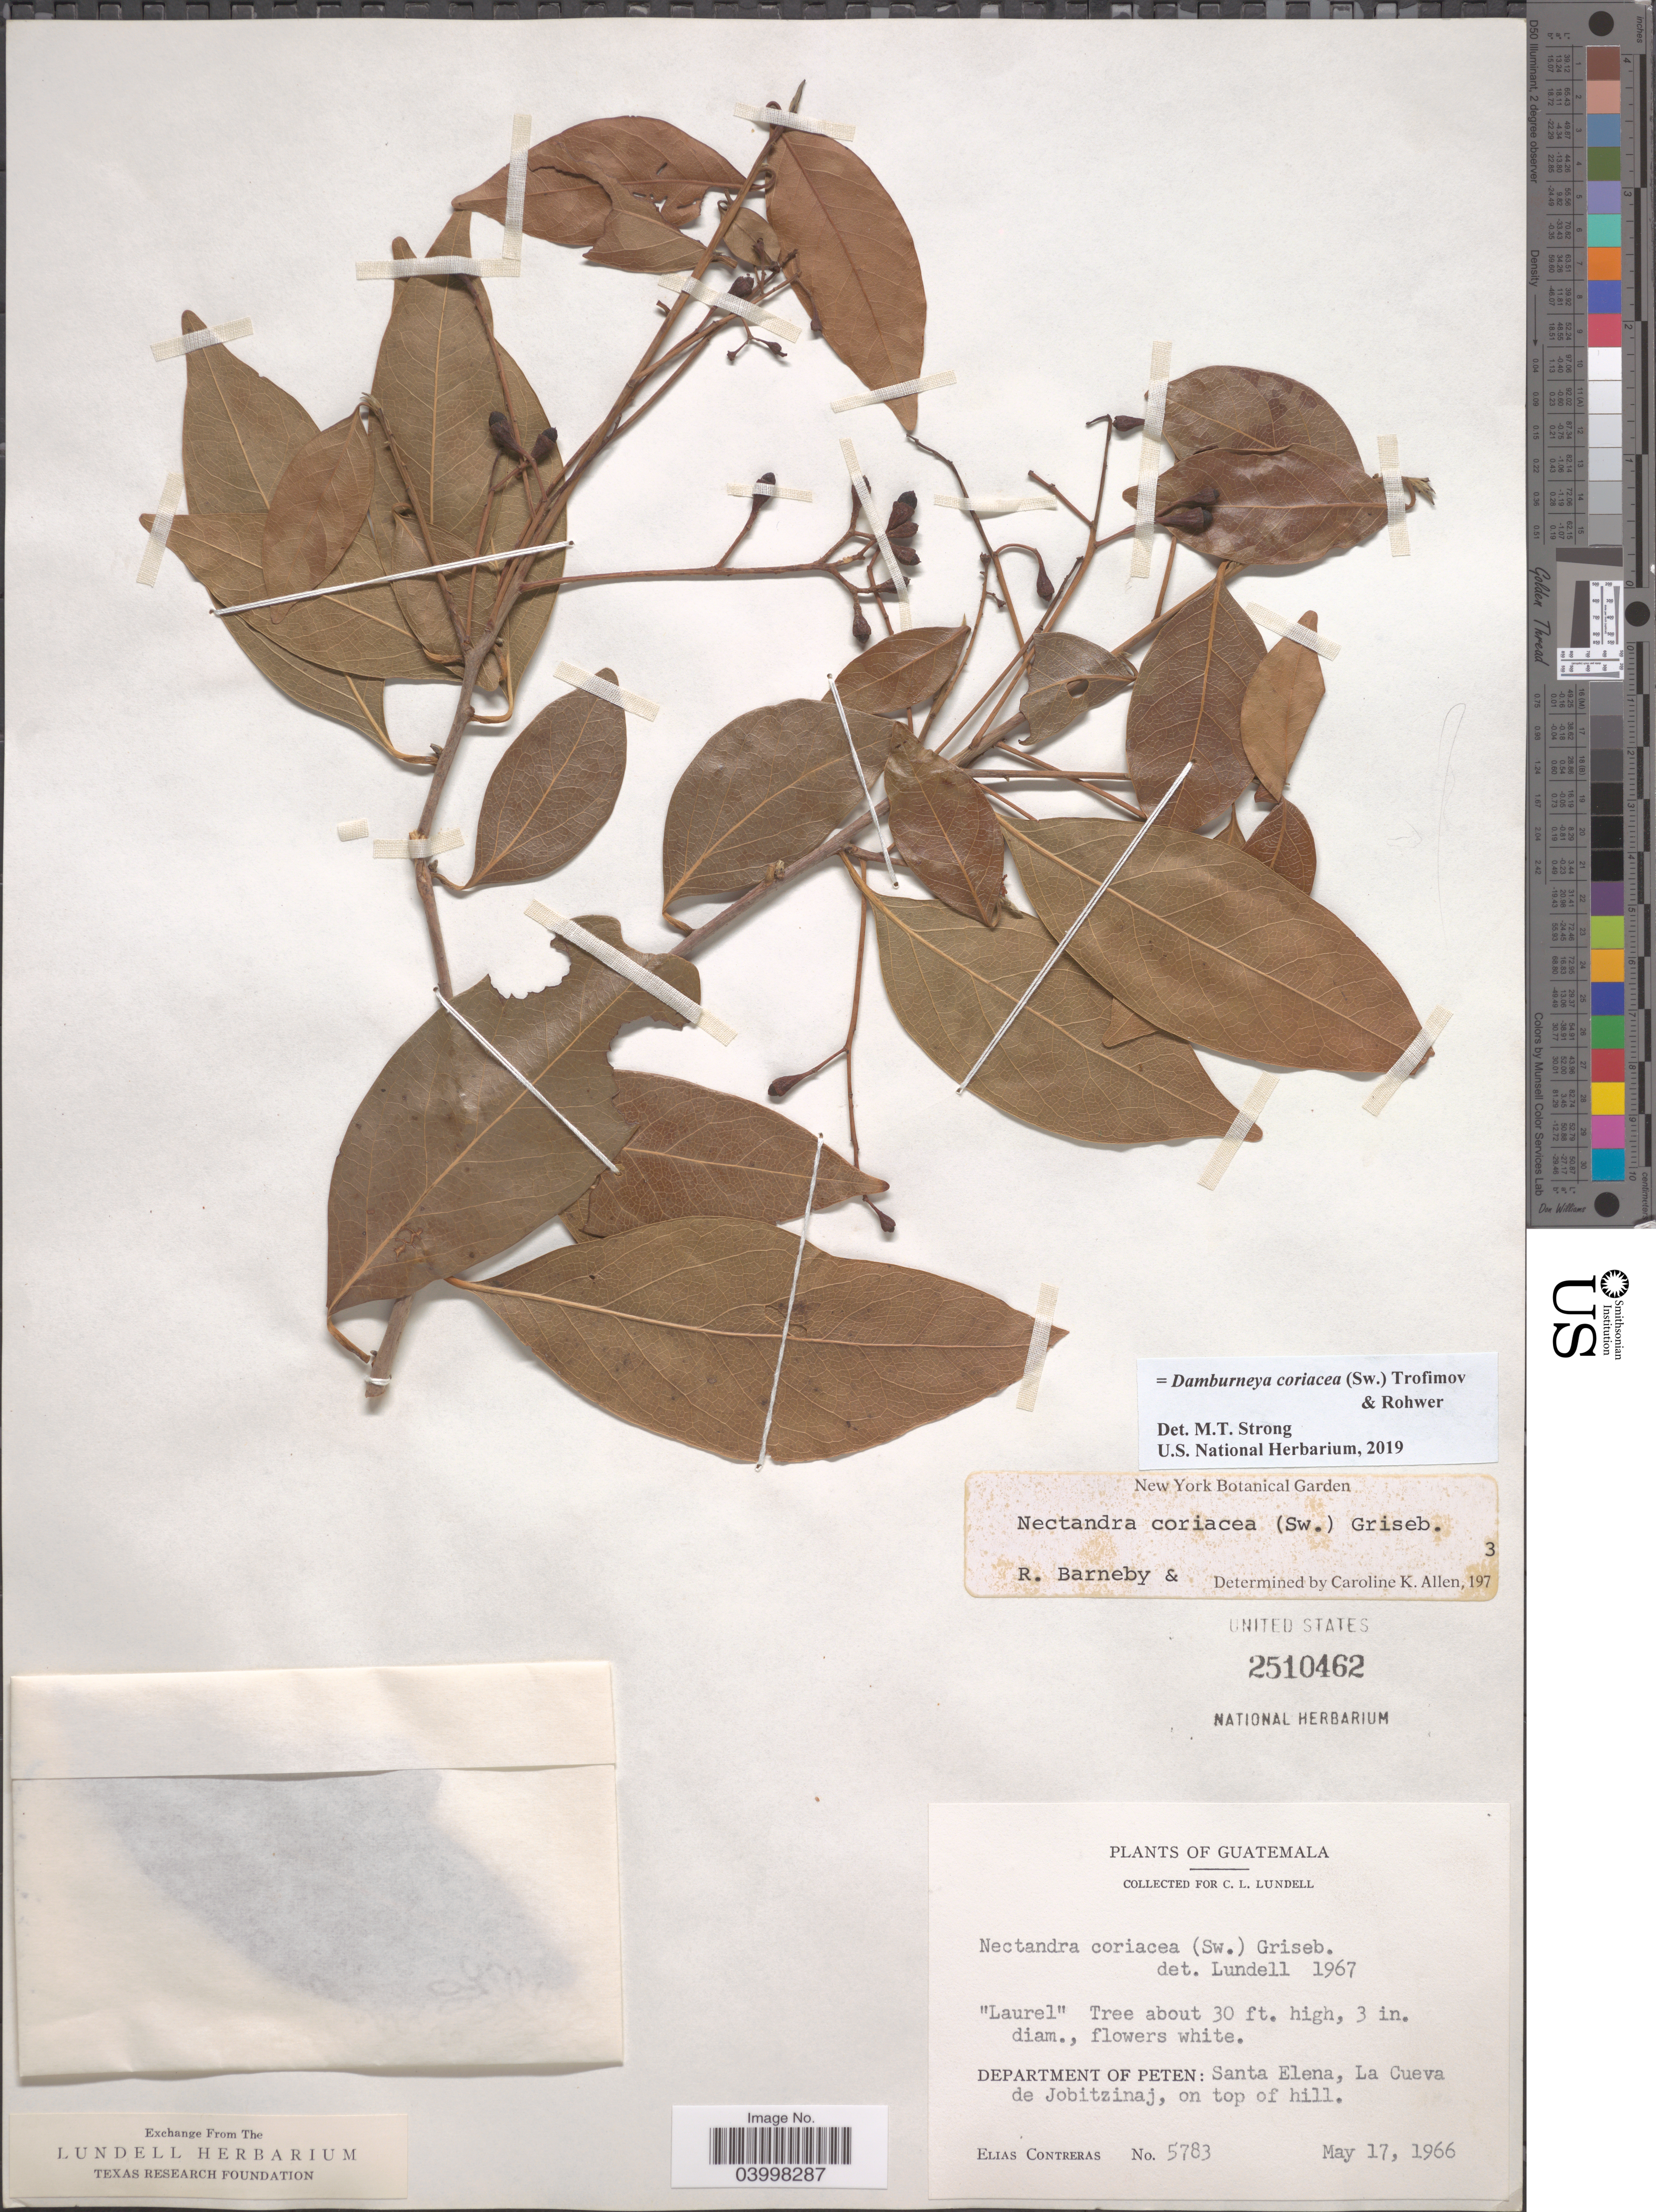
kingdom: Plantae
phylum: Tracheophyta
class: Magnoliopsida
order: Laurales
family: Lauraceae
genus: Damburneya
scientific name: Damburneya coriacea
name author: (Sw.) Trofimov & Rohwer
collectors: E. Contreras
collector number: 5783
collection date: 1966-05-17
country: Guatemala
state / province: El Peten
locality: Department of Peten: Santa Elena, la Cueva de Jobitzinaj, on top of hill.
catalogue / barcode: US 2510462